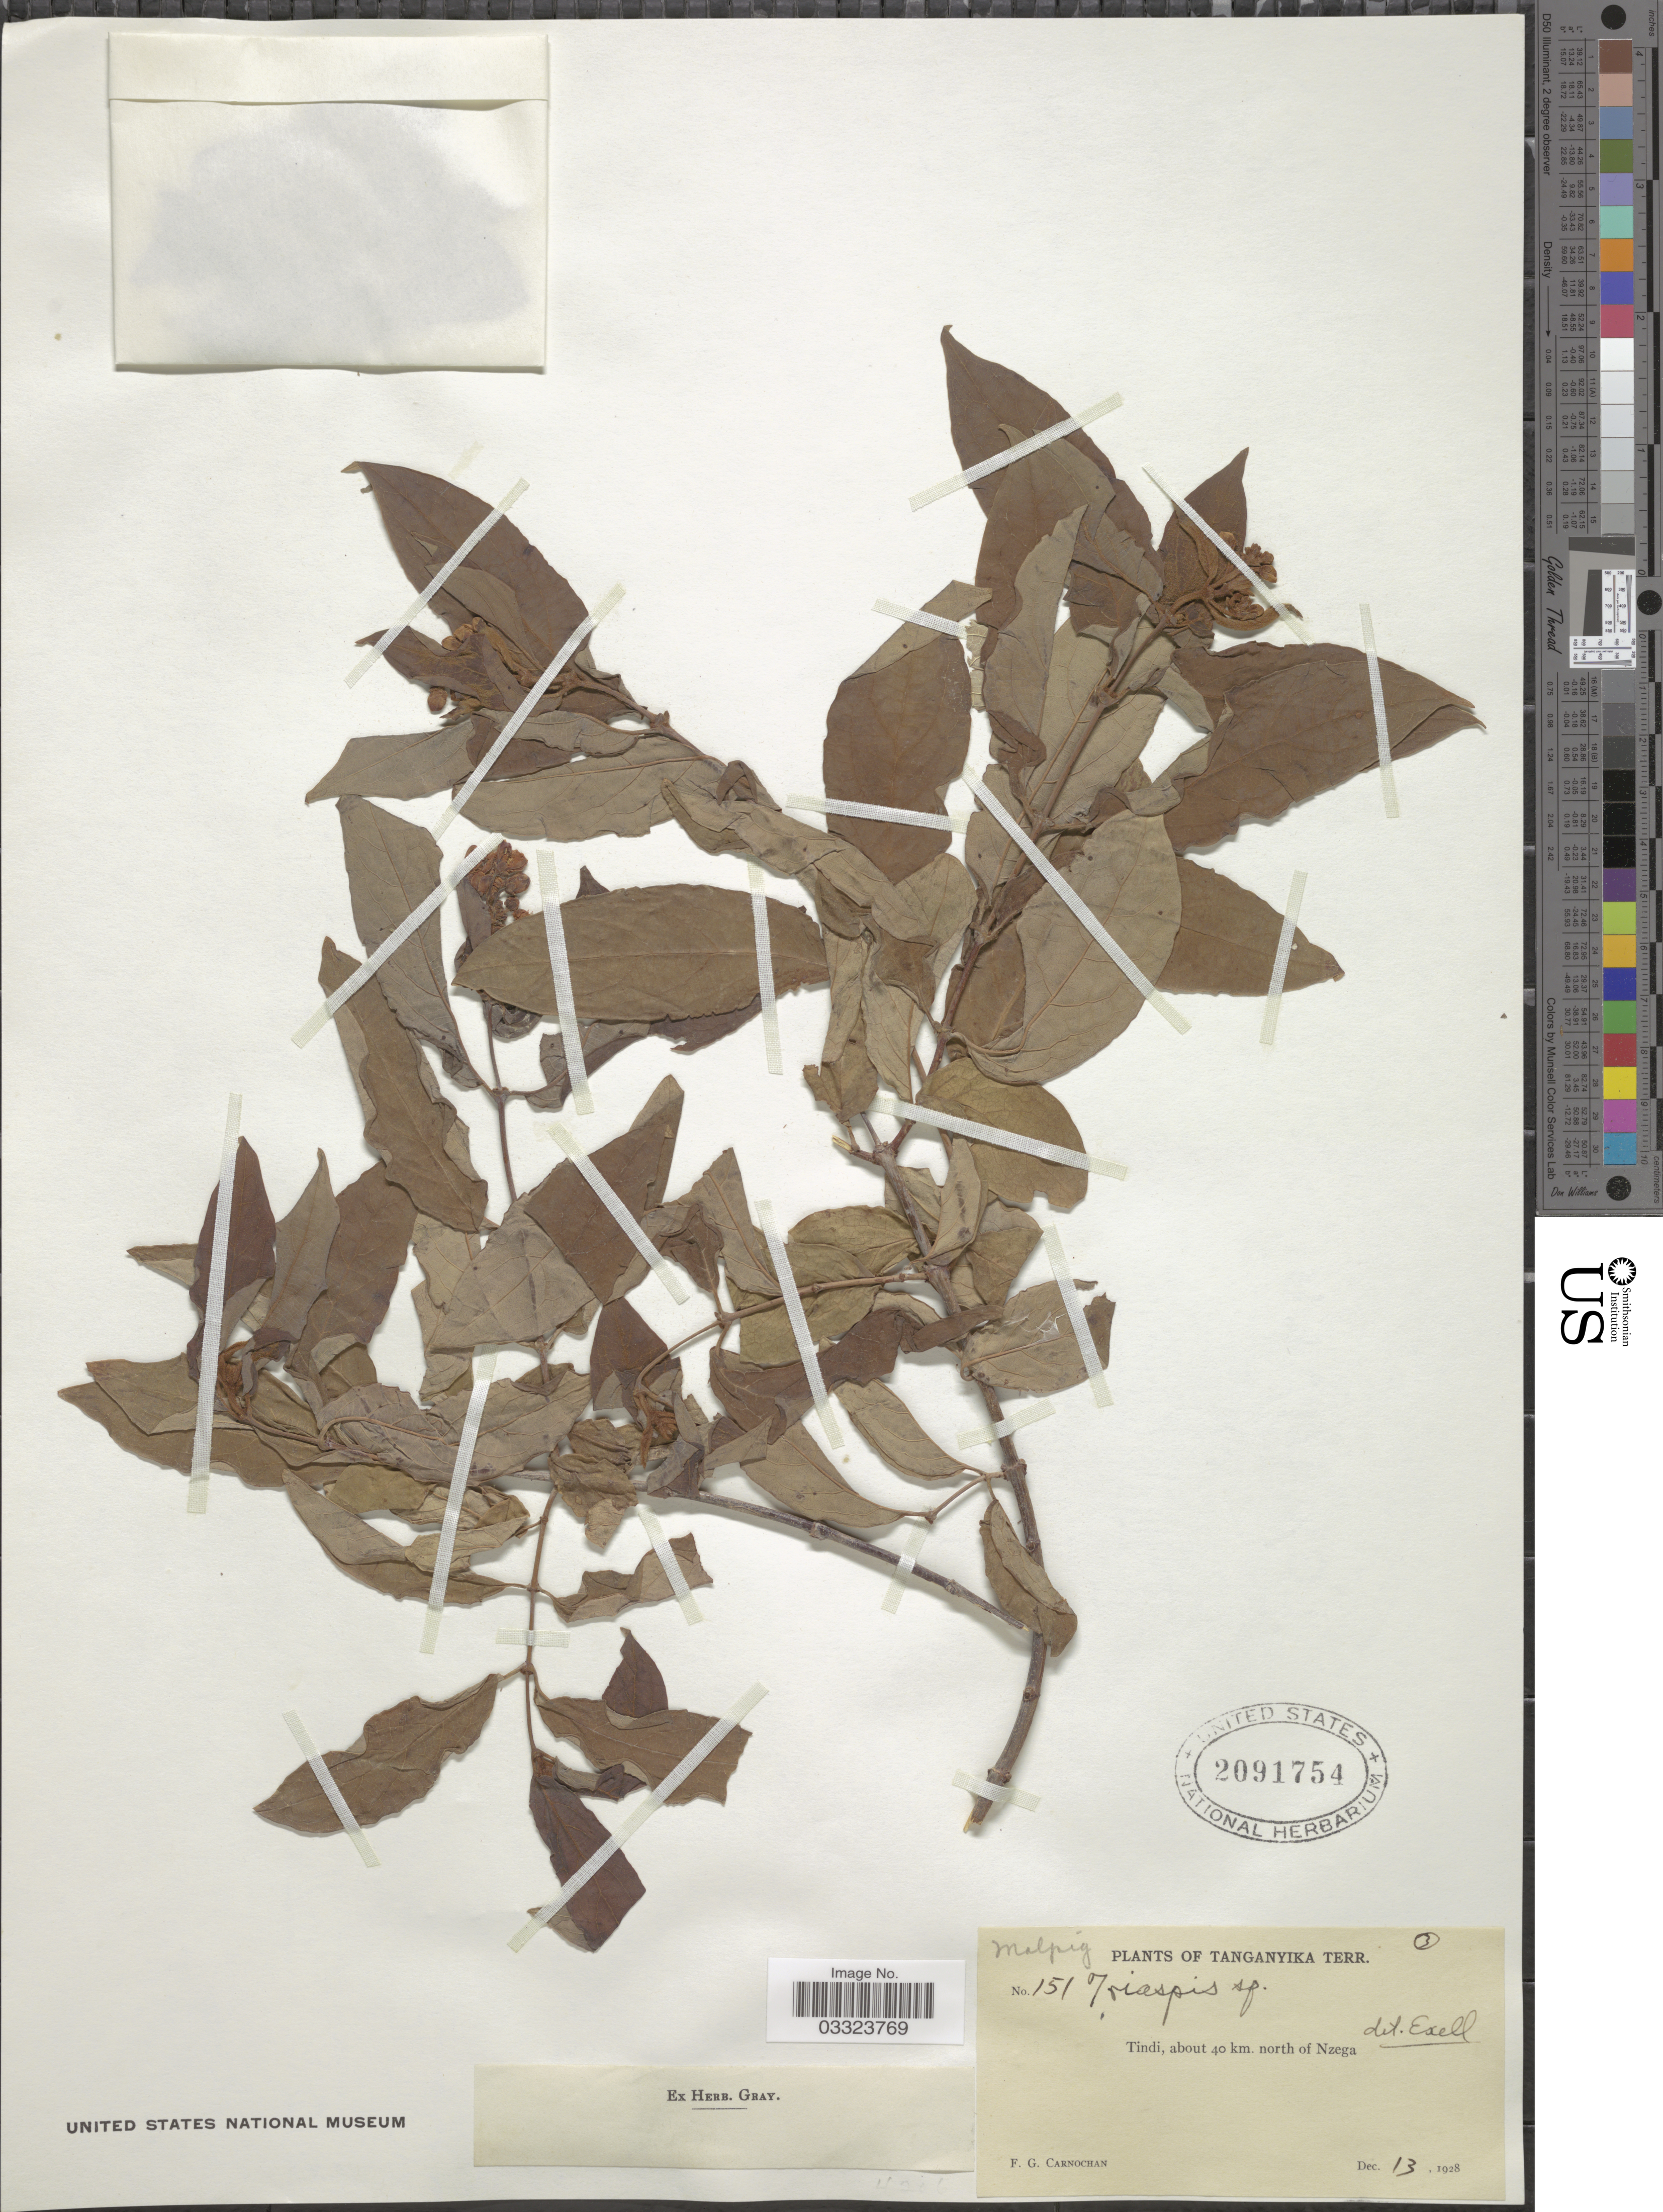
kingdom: Plantae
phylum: Tracheophyta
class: Magnoliopsida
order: Malpighiales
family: Malpighiaceae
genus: Triaspis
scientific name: Triaspis sp.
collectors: F. Carnochan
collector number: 1517*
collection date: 1928-12-13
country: Tanzania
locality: Tanganyika Terr. Tindi, about 40 km. north of Nzega.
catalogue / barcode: US 2091754